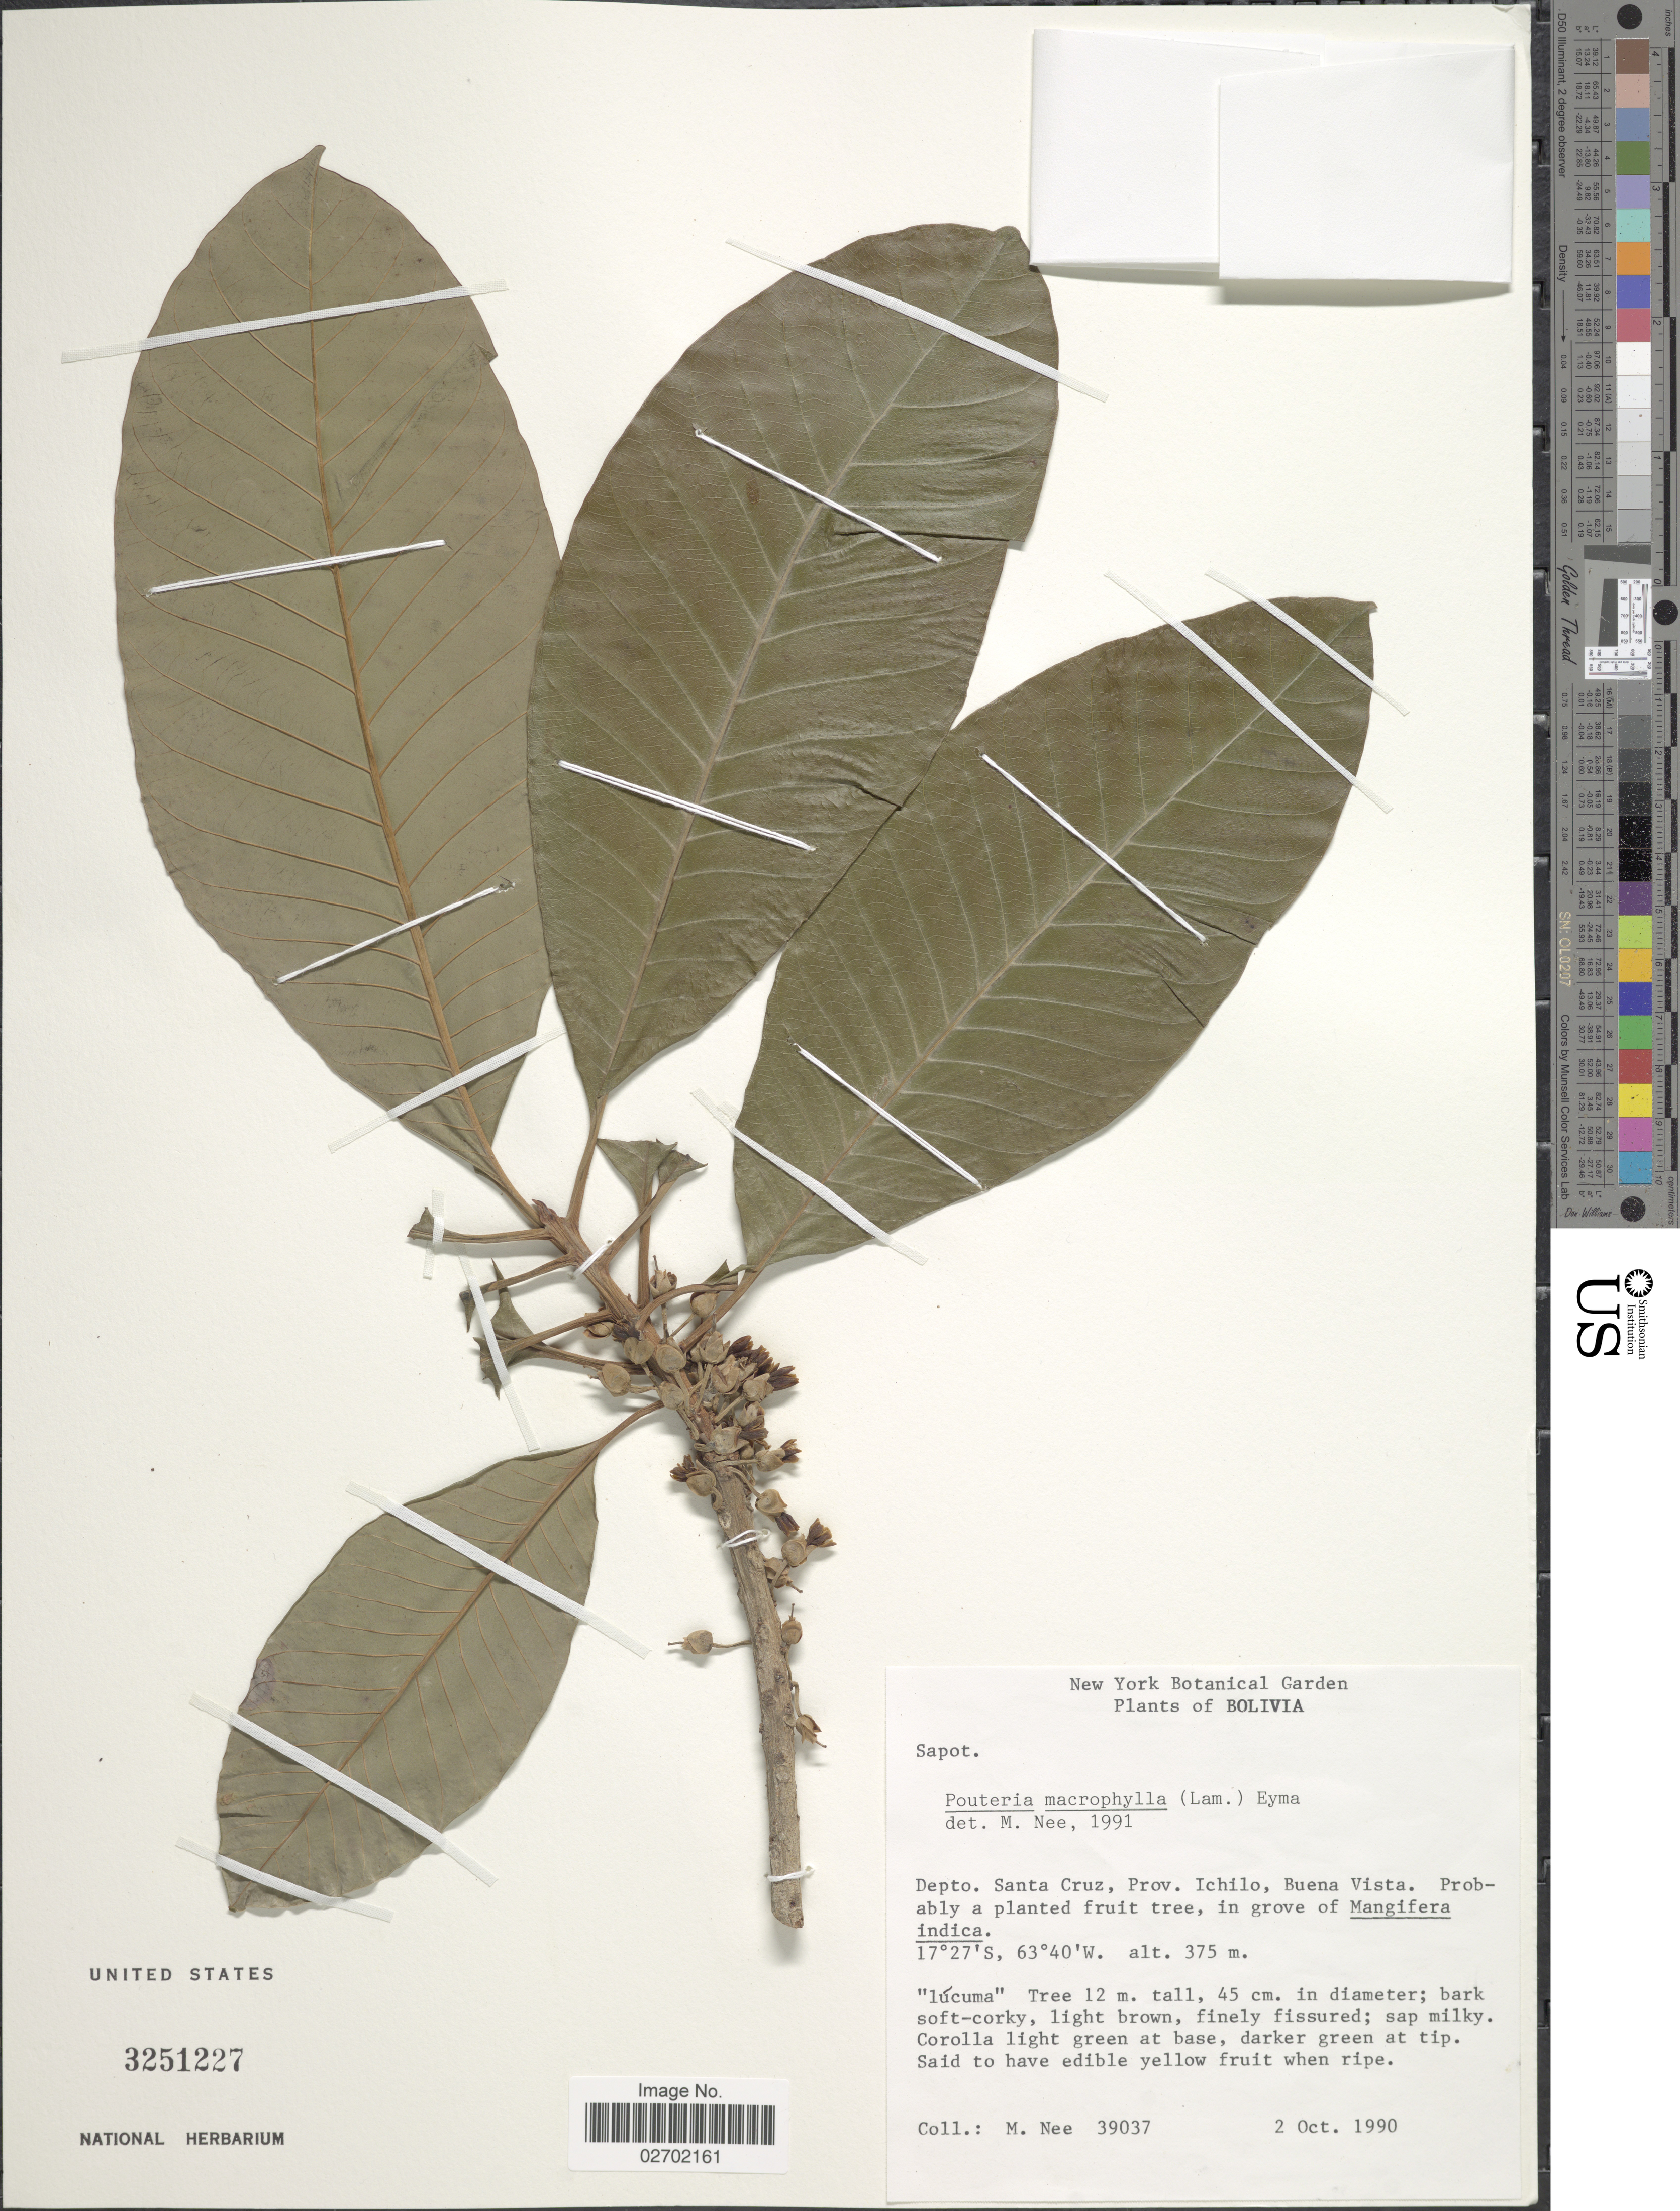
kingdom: Plantae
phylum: Tracheophyta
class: Magnoliopsida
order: Ericales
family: Sapotaceae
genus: Pouteria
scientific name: Pouteria macrophylla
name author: (Lam.) Eyma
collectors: M. Nee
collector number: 39037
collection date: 1990-10-02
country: Bolivia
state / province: Santa Cruz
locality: Depto. Santa Cruz, Prov. Ichilo, Buena Vista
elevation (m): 375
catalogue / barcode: US 3251227